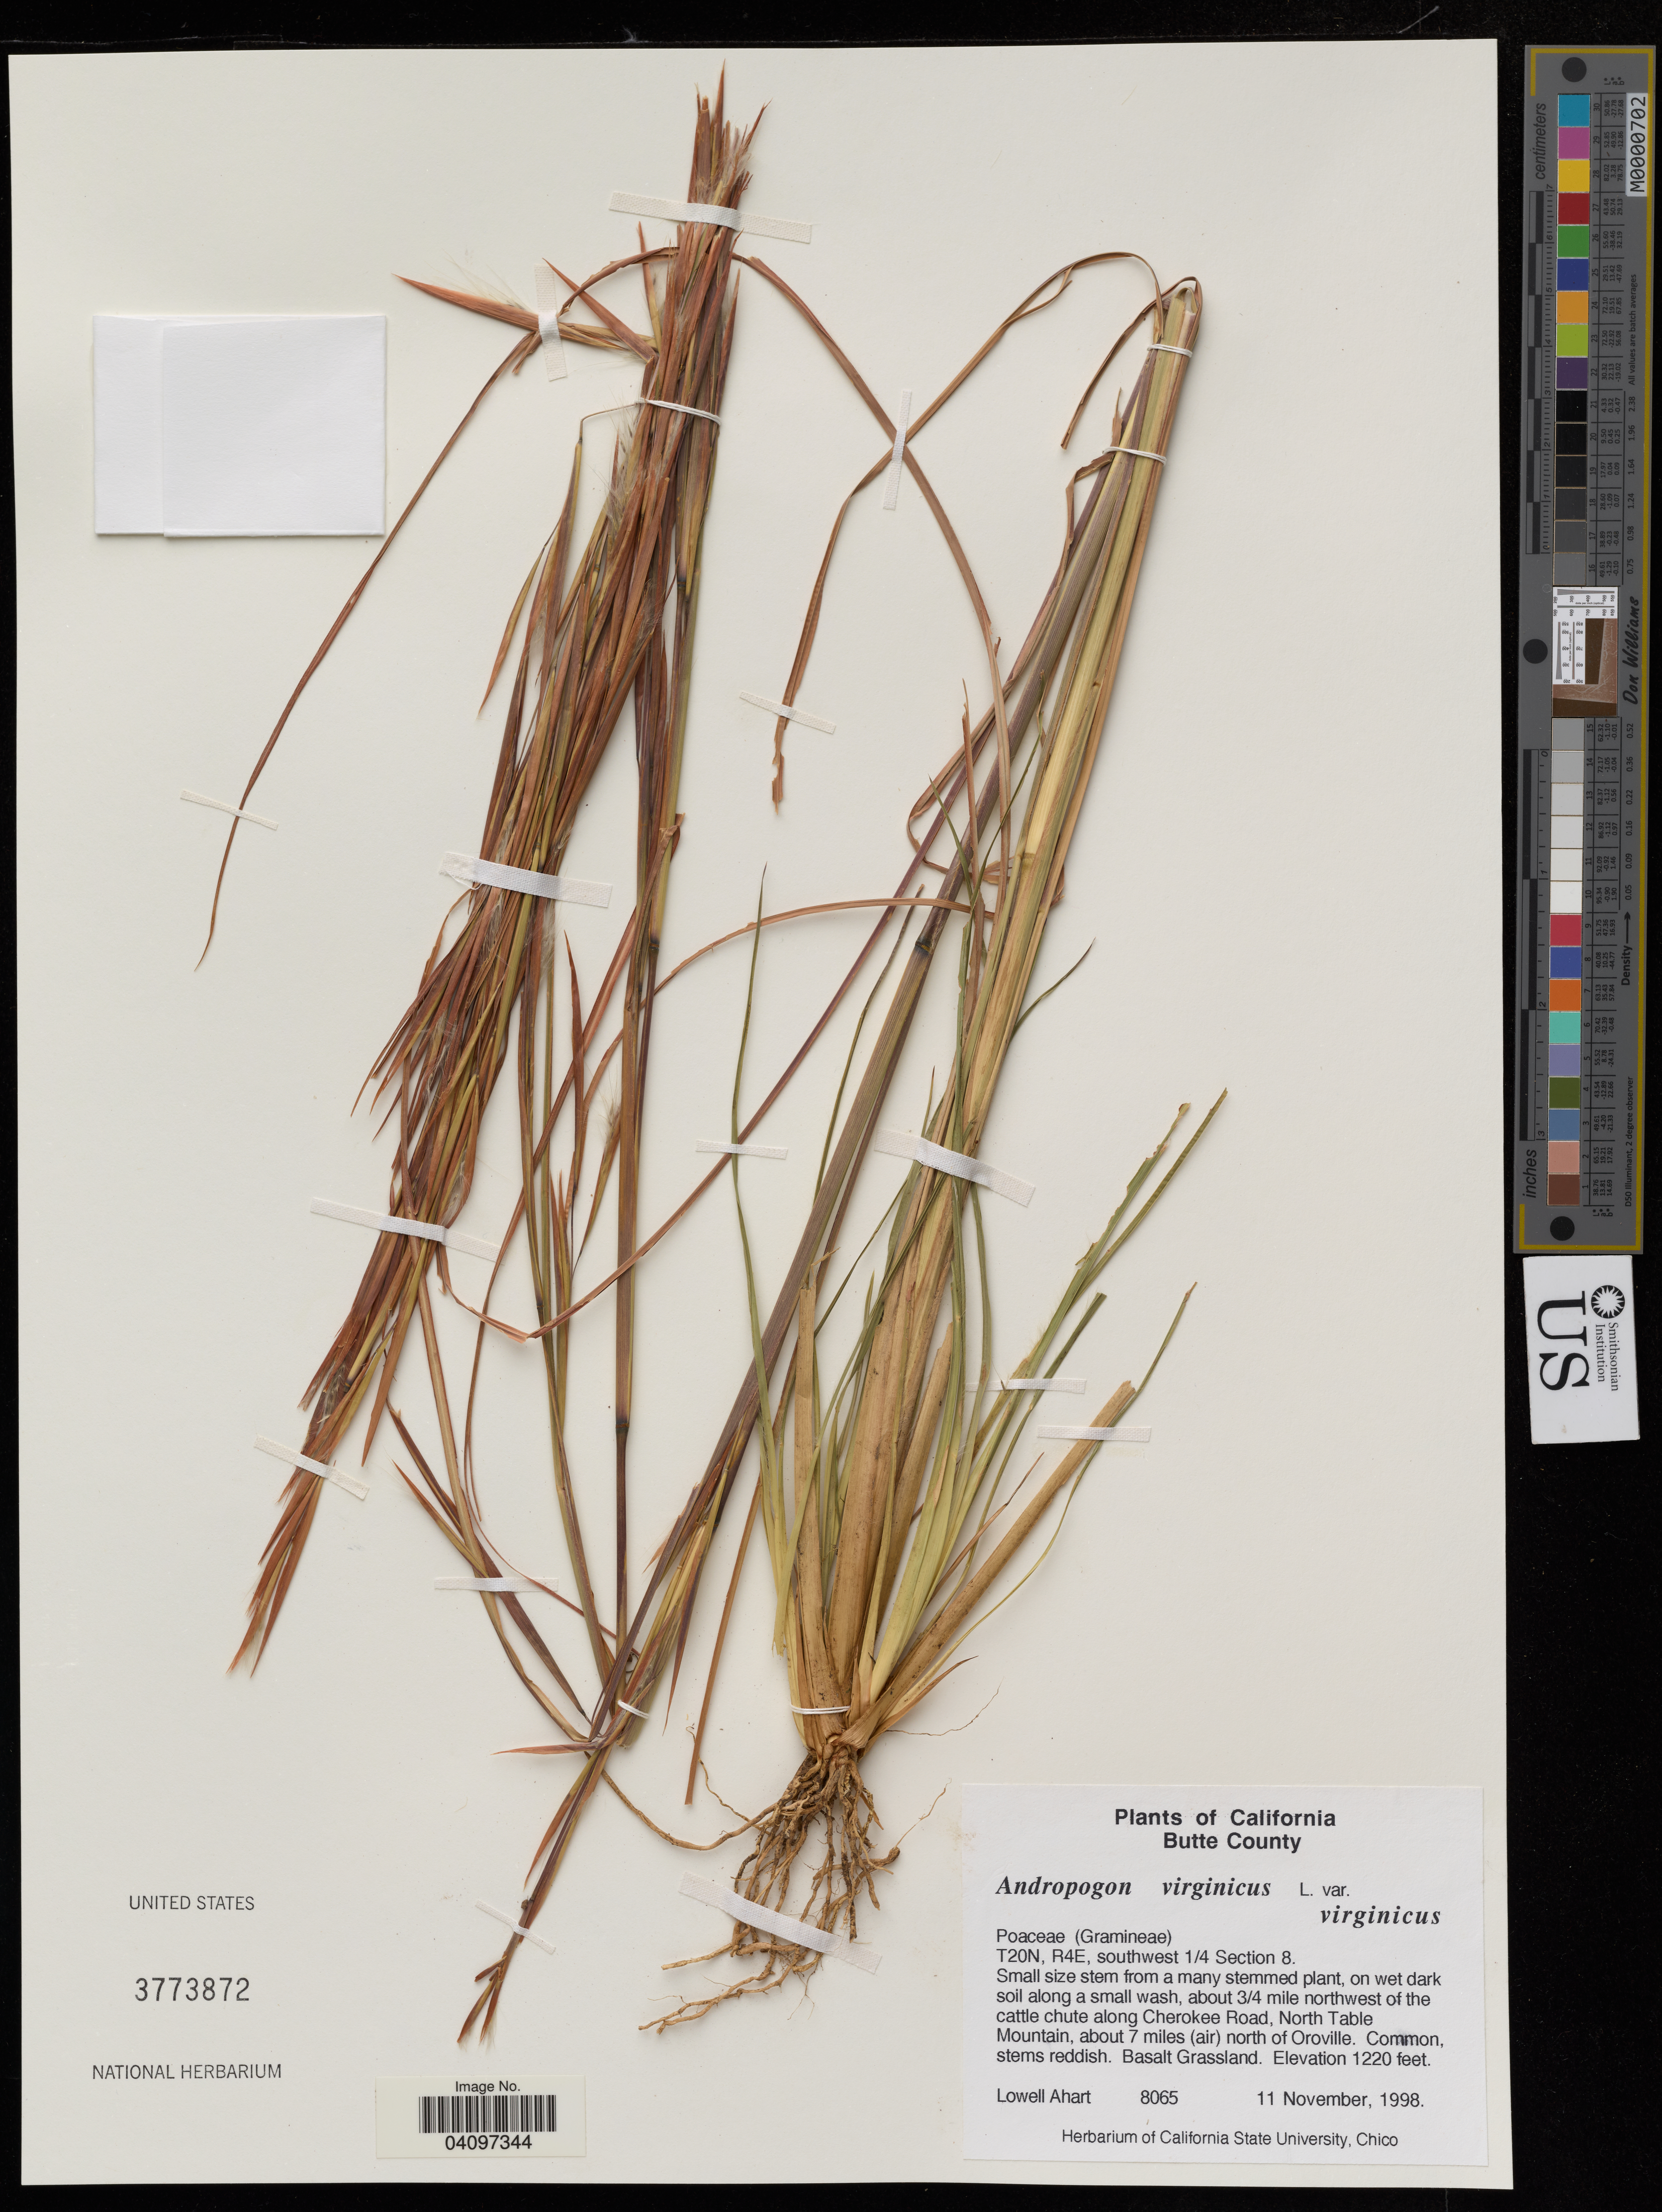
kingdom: Plantae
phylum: Tracheophyta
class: Liliopsida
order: Poales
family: Poaceae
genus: Andropogon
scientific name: Andropogon virginicus var. virginicus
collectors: L. Ahart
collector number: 8065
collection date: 1998-11-11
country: United States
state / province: California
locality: Butte County. T20N, R4E, southwest 1/4 Section 8. About 3/4 mile northwest of the cattle chute along Cherokee Road, North Table Mountain, about 7 miles (air) north of Oroville.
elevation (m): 372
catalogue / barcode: US 3773872